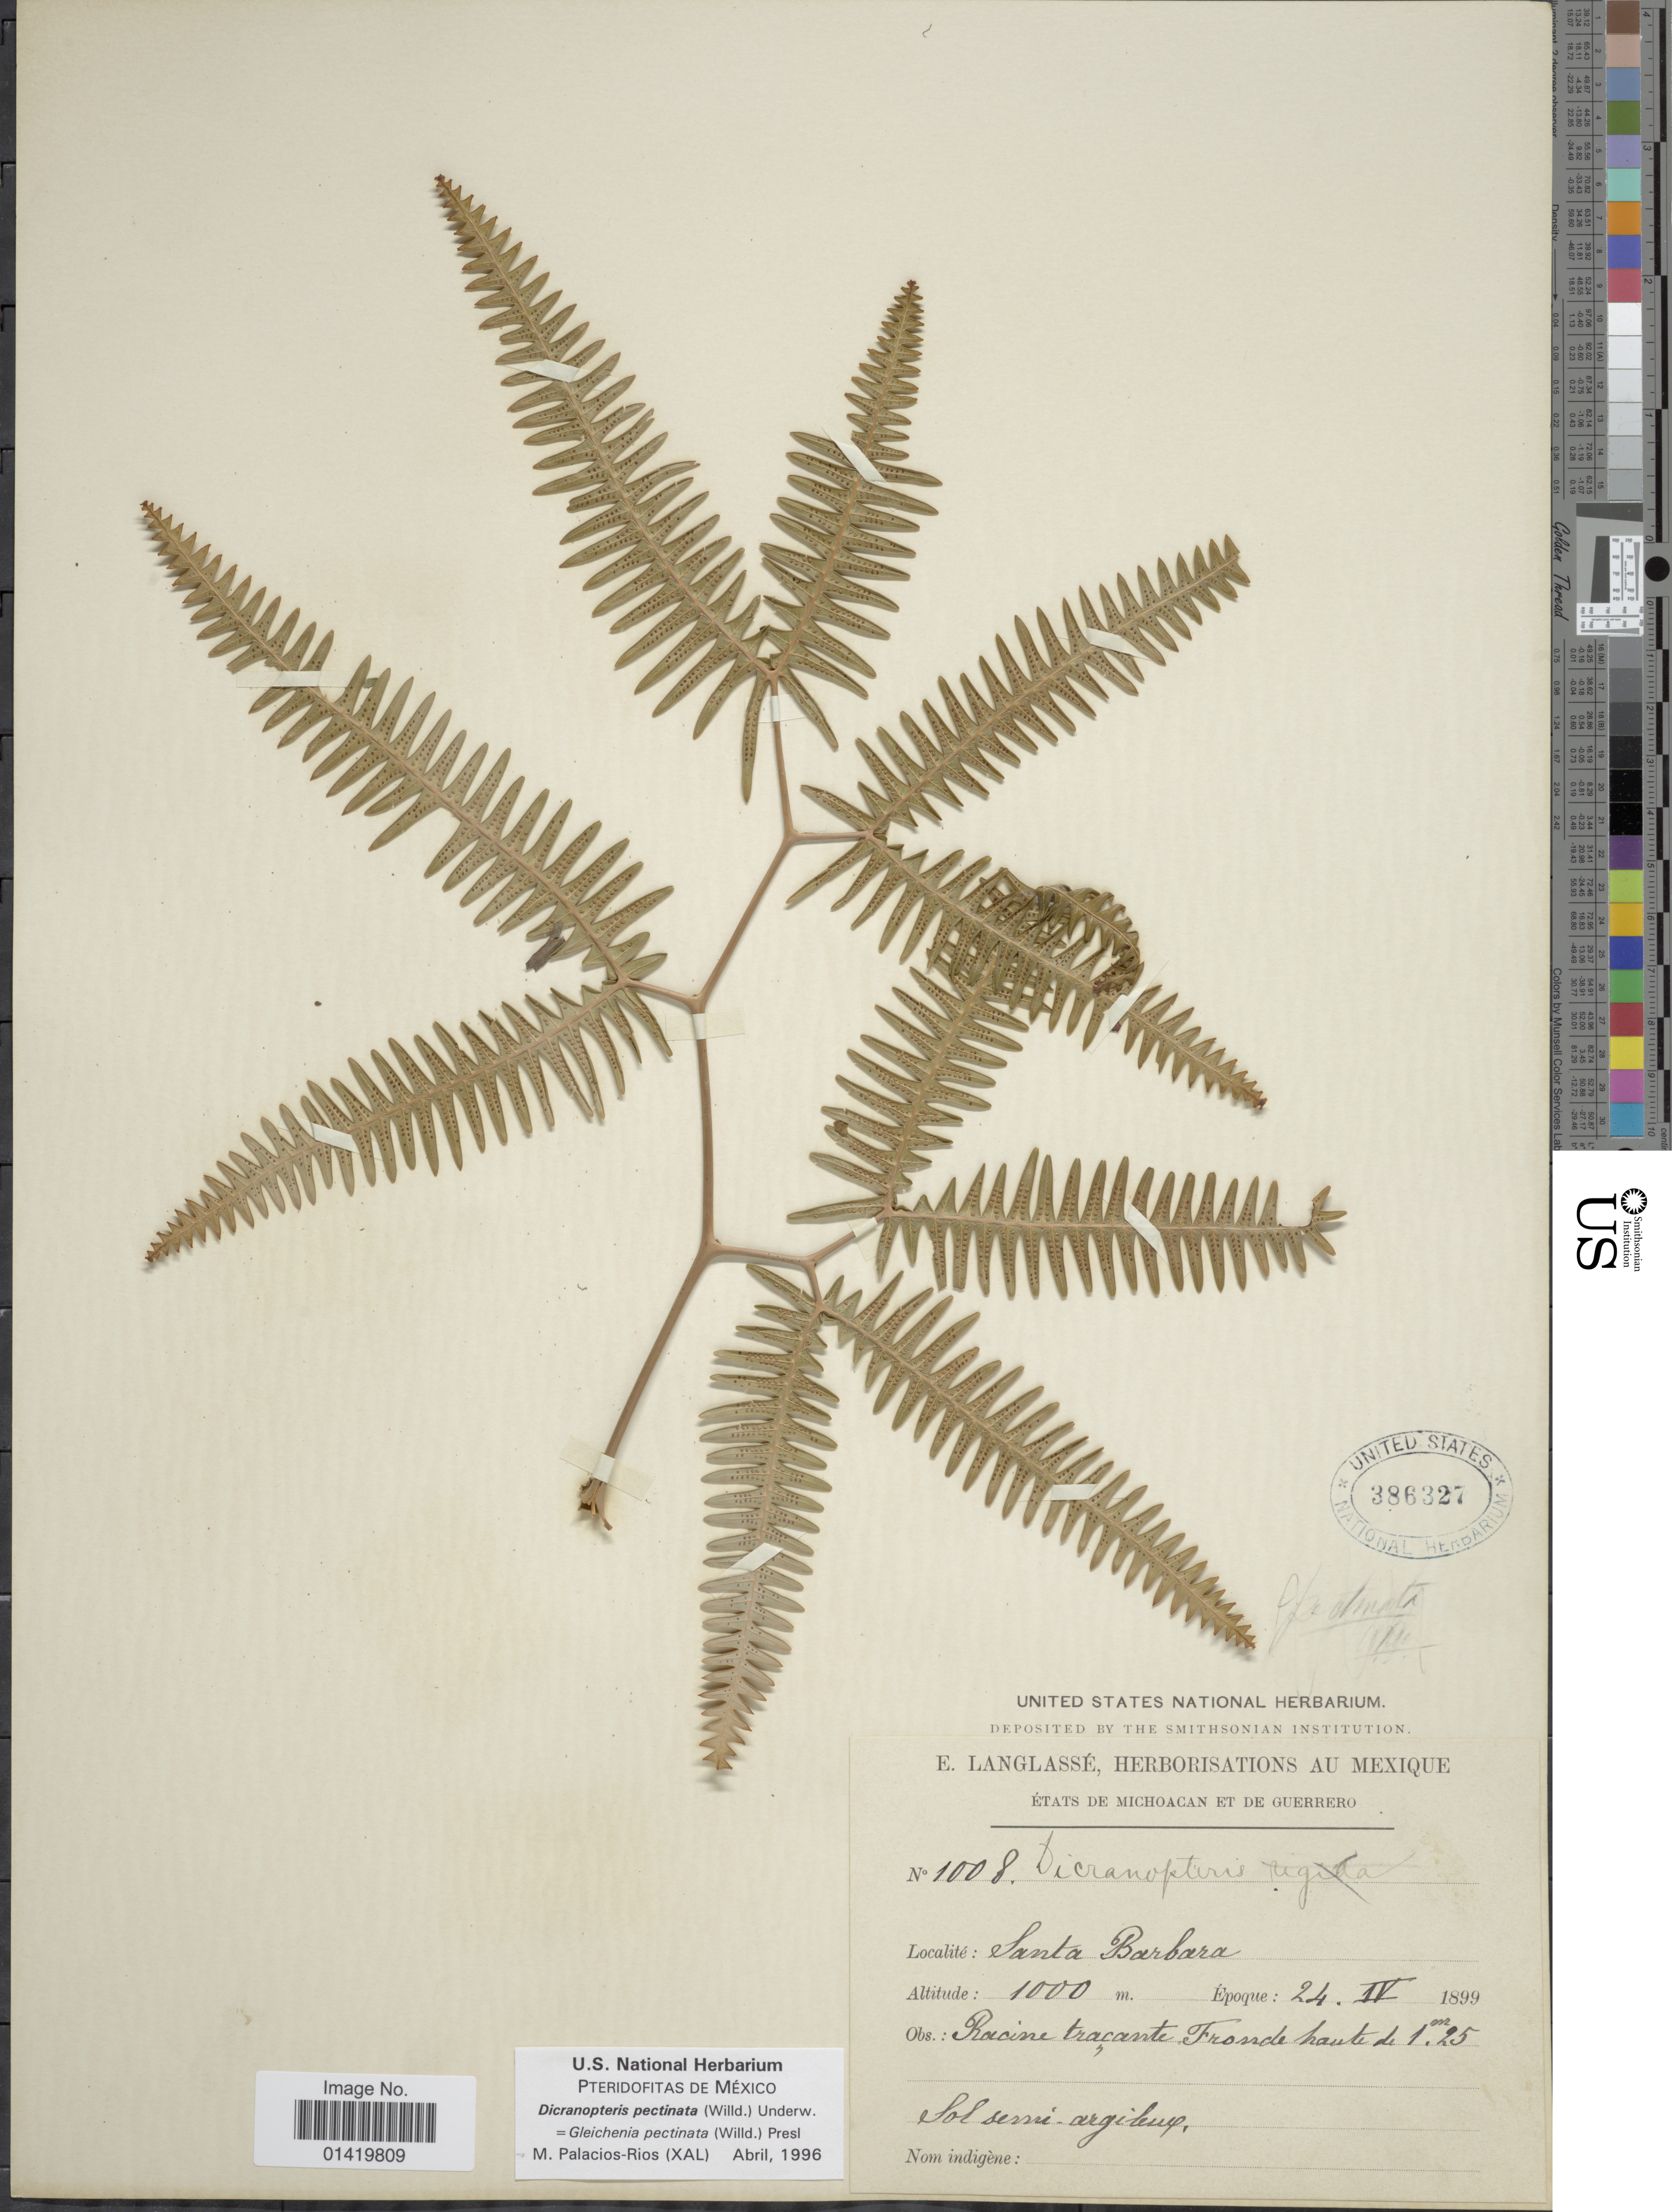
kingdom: Plantae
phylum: Tracheophyta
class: Polypodiopsida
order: Gleicheniales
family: Gleicheniaceae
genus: Gleichenella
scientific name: Gleichenella pectinata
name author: (Willd.) Ching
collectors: E. Langlassé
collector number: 1008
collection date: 1899-04-24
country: Mexico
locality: Santa Barbara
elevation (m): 1000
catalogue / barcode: US 386327